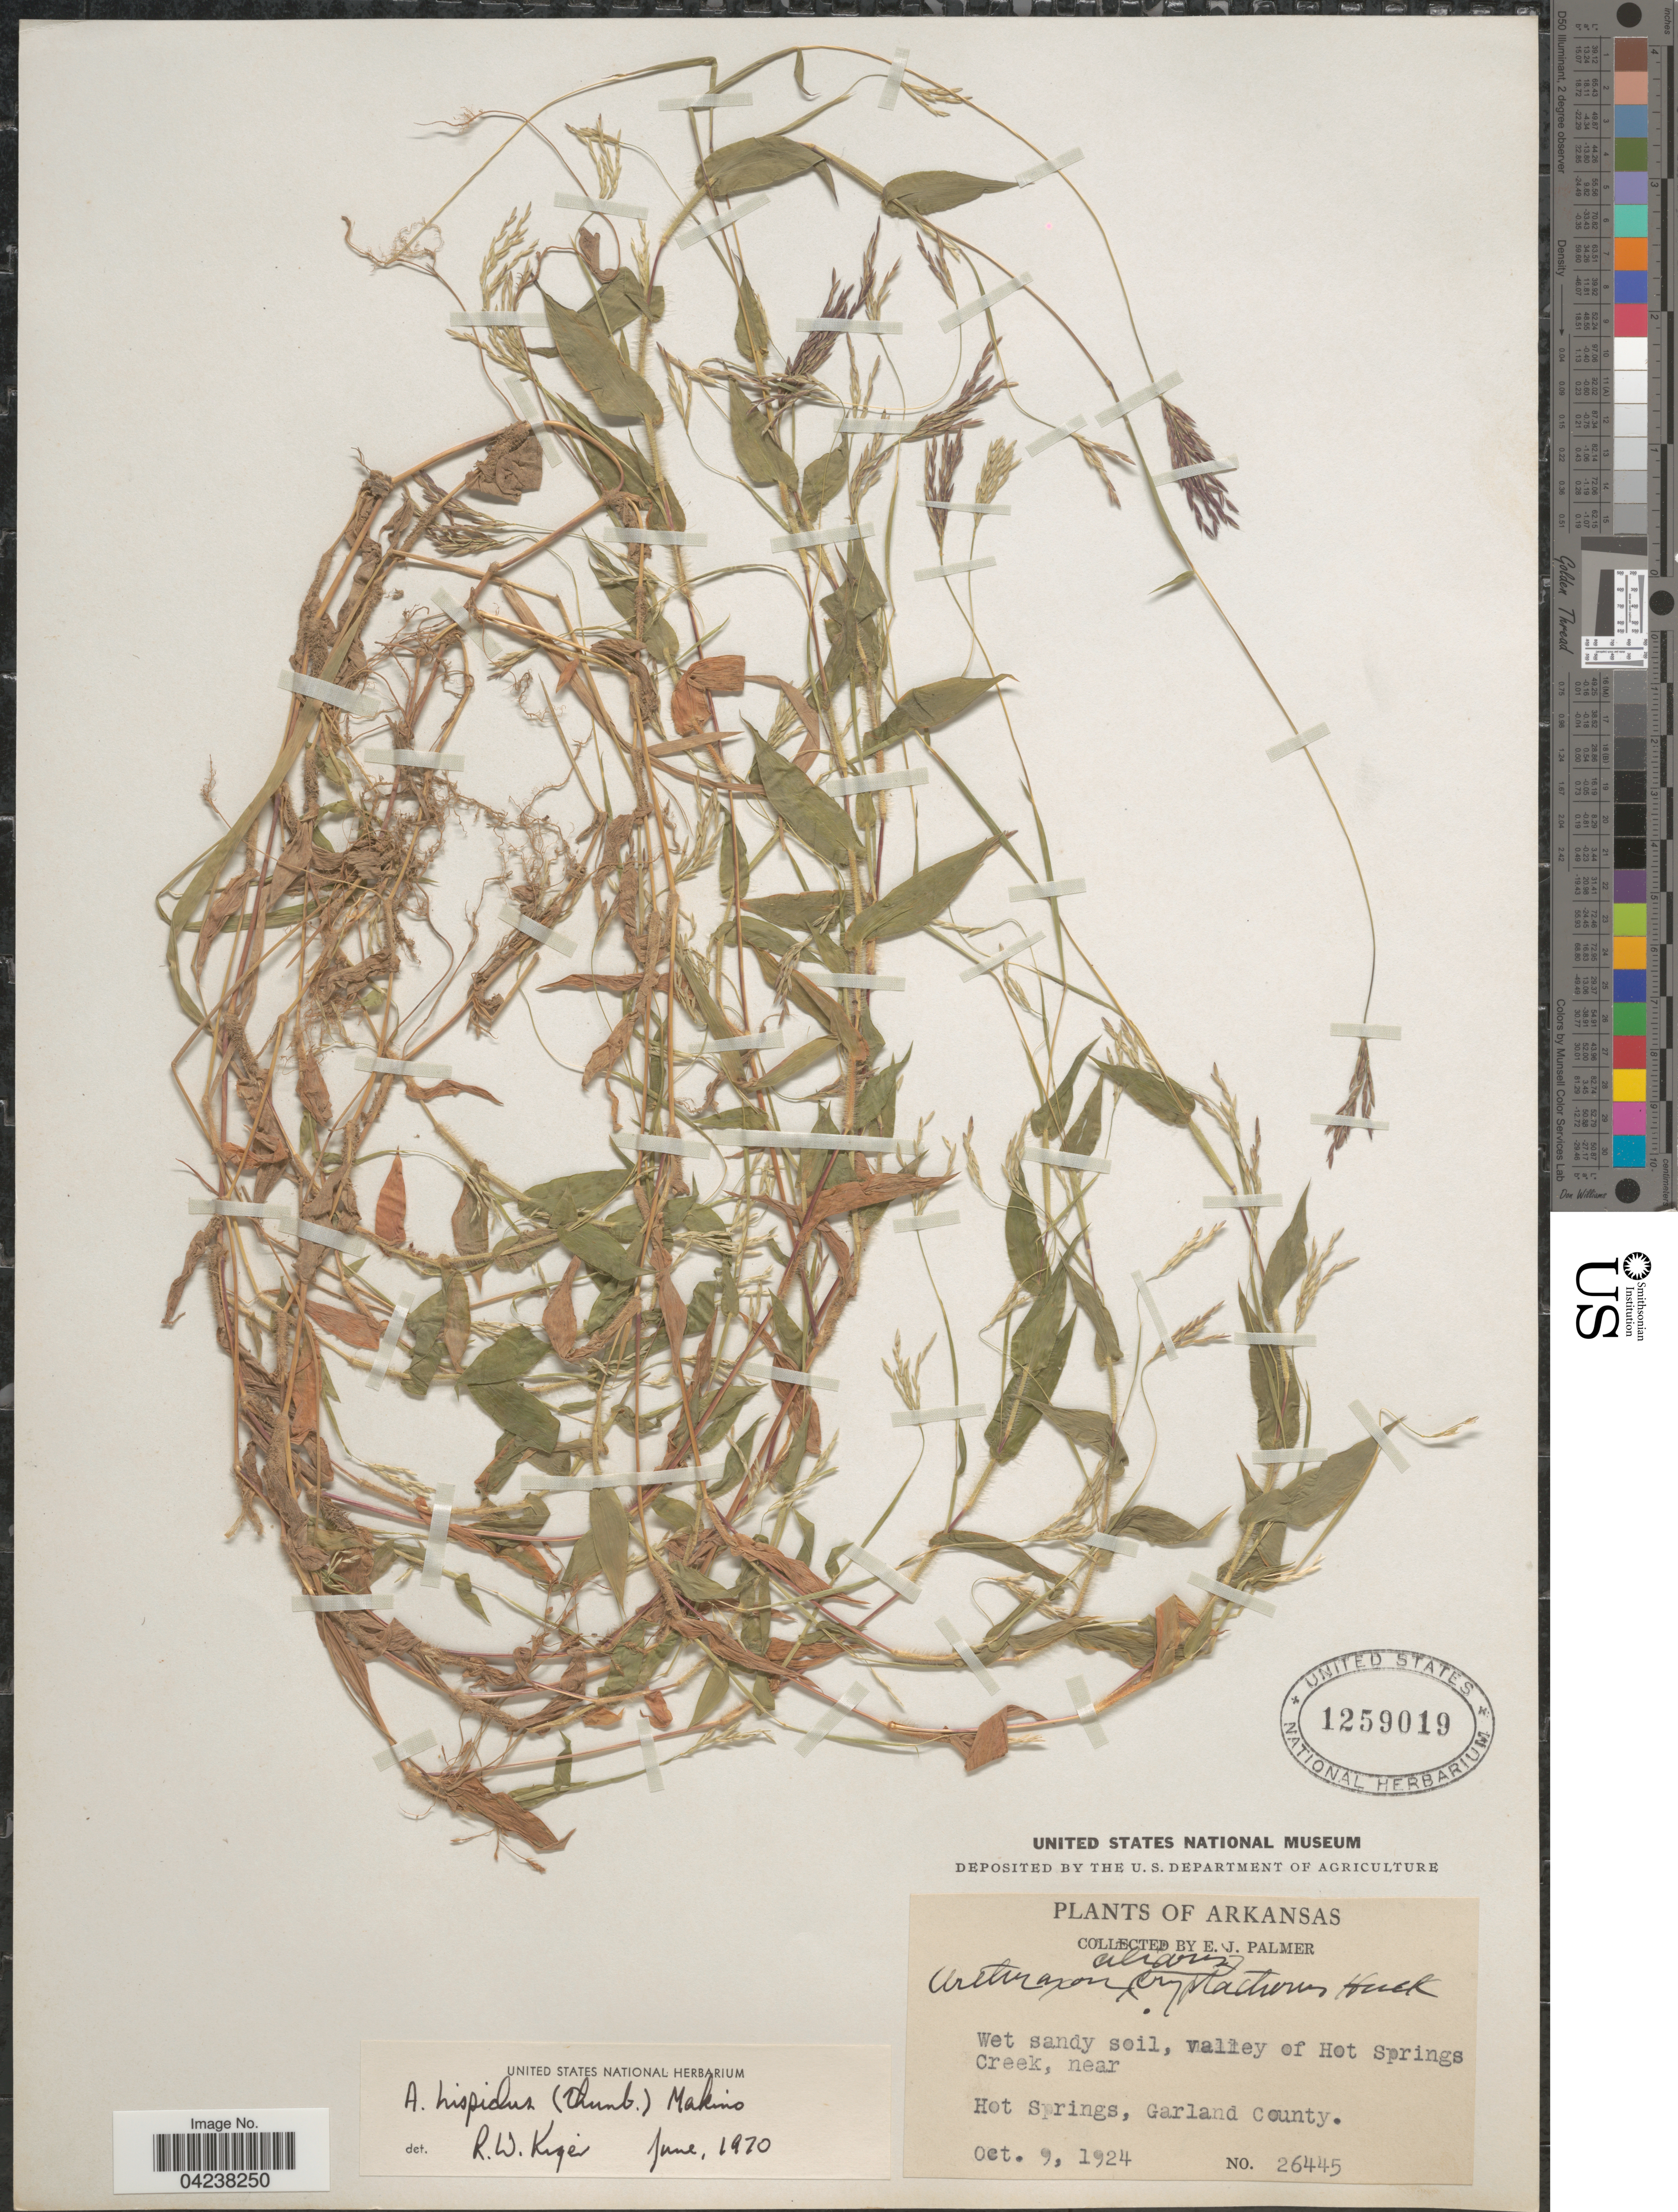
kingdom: Plantae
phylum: Tracheophyta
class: Liliopsida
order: Poales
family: Poaceae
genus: Arthraxon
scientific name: Arthraxon hispidus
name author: (Thunb.) Makino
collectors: E. J. Palmer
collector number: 26445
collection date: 1924-10-09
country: United States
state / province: Arkansas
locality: Wet sandy soil, valley of Hot Springs Creek, near Hot Springs, Garland County.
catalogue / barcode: US 1259019